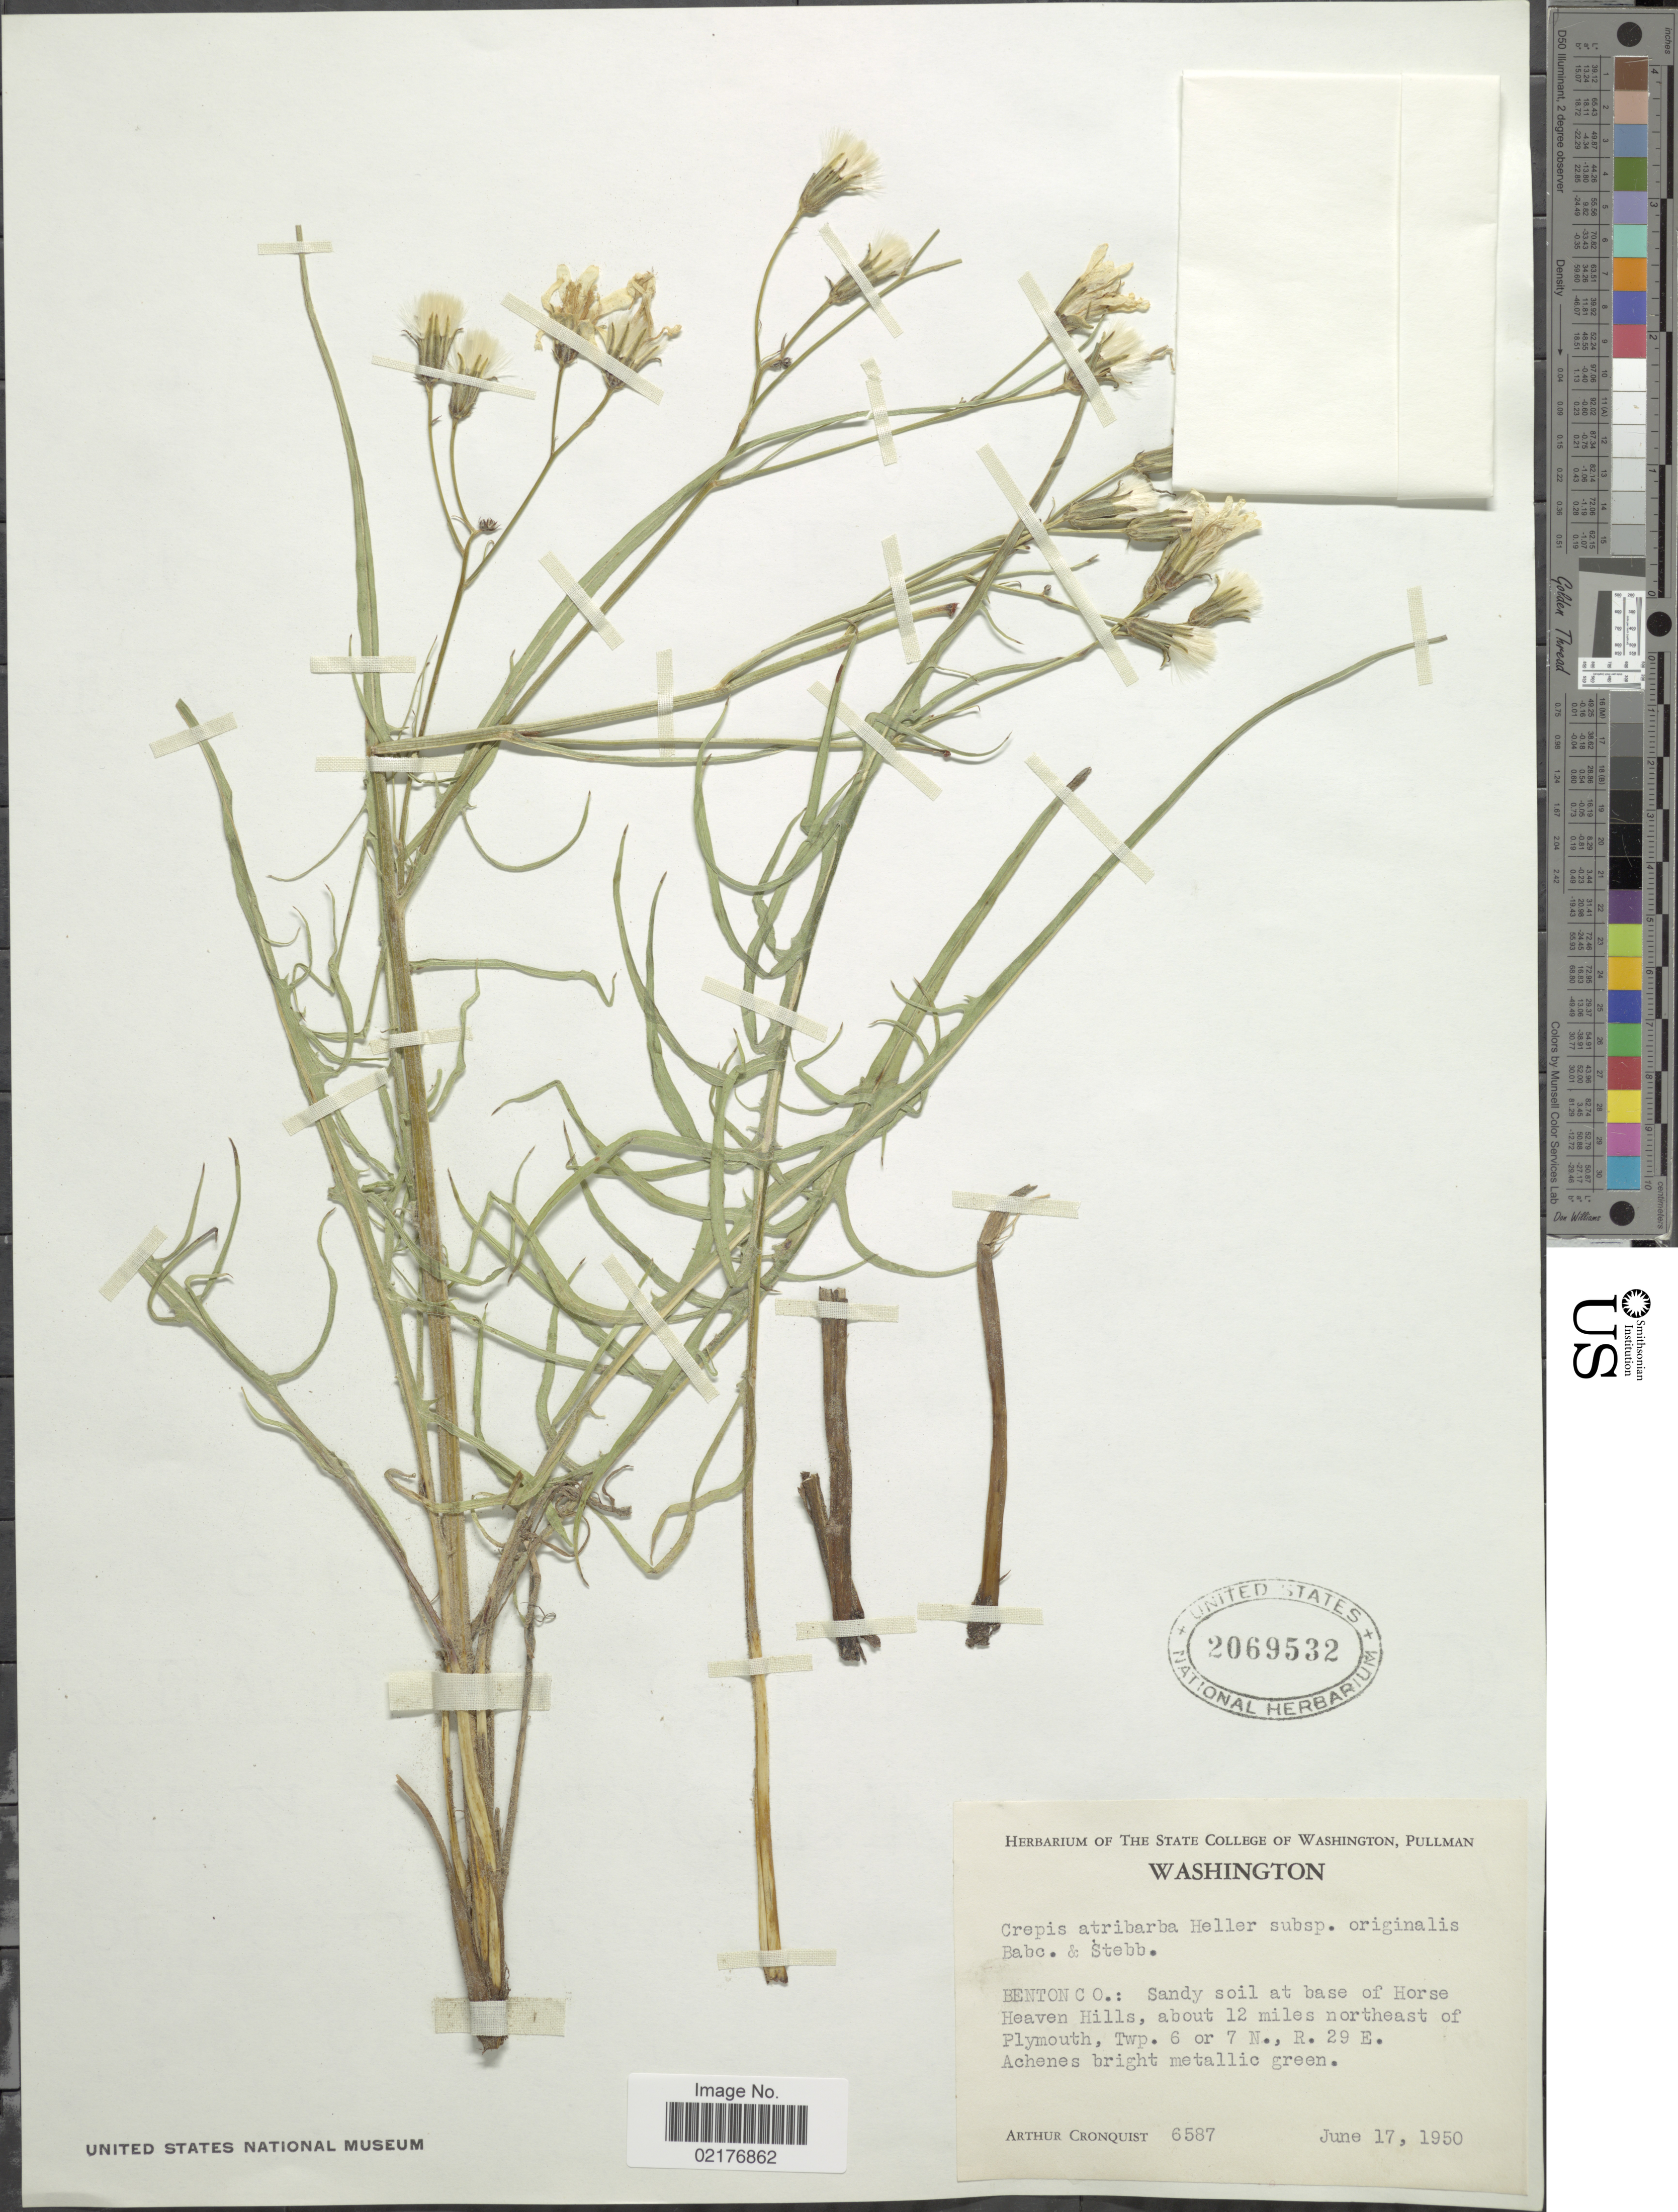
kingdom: Plantae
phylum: Tracheophyta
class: Magnoliopsida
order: Asterales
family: Asteraceae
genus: Crepis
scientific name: Crepis atribarba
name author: A. Heller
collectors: A. J. Cronquist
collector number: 6587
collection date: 1950-06-17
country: United States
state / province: Washington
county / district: Benton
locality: Benton Co.: Sandy soil at base of Horse Heaven Hills, about 12 miles northeast of Plymouth, Twp. 6 or 7 N., R. 29 E.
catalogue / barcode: US 2069532